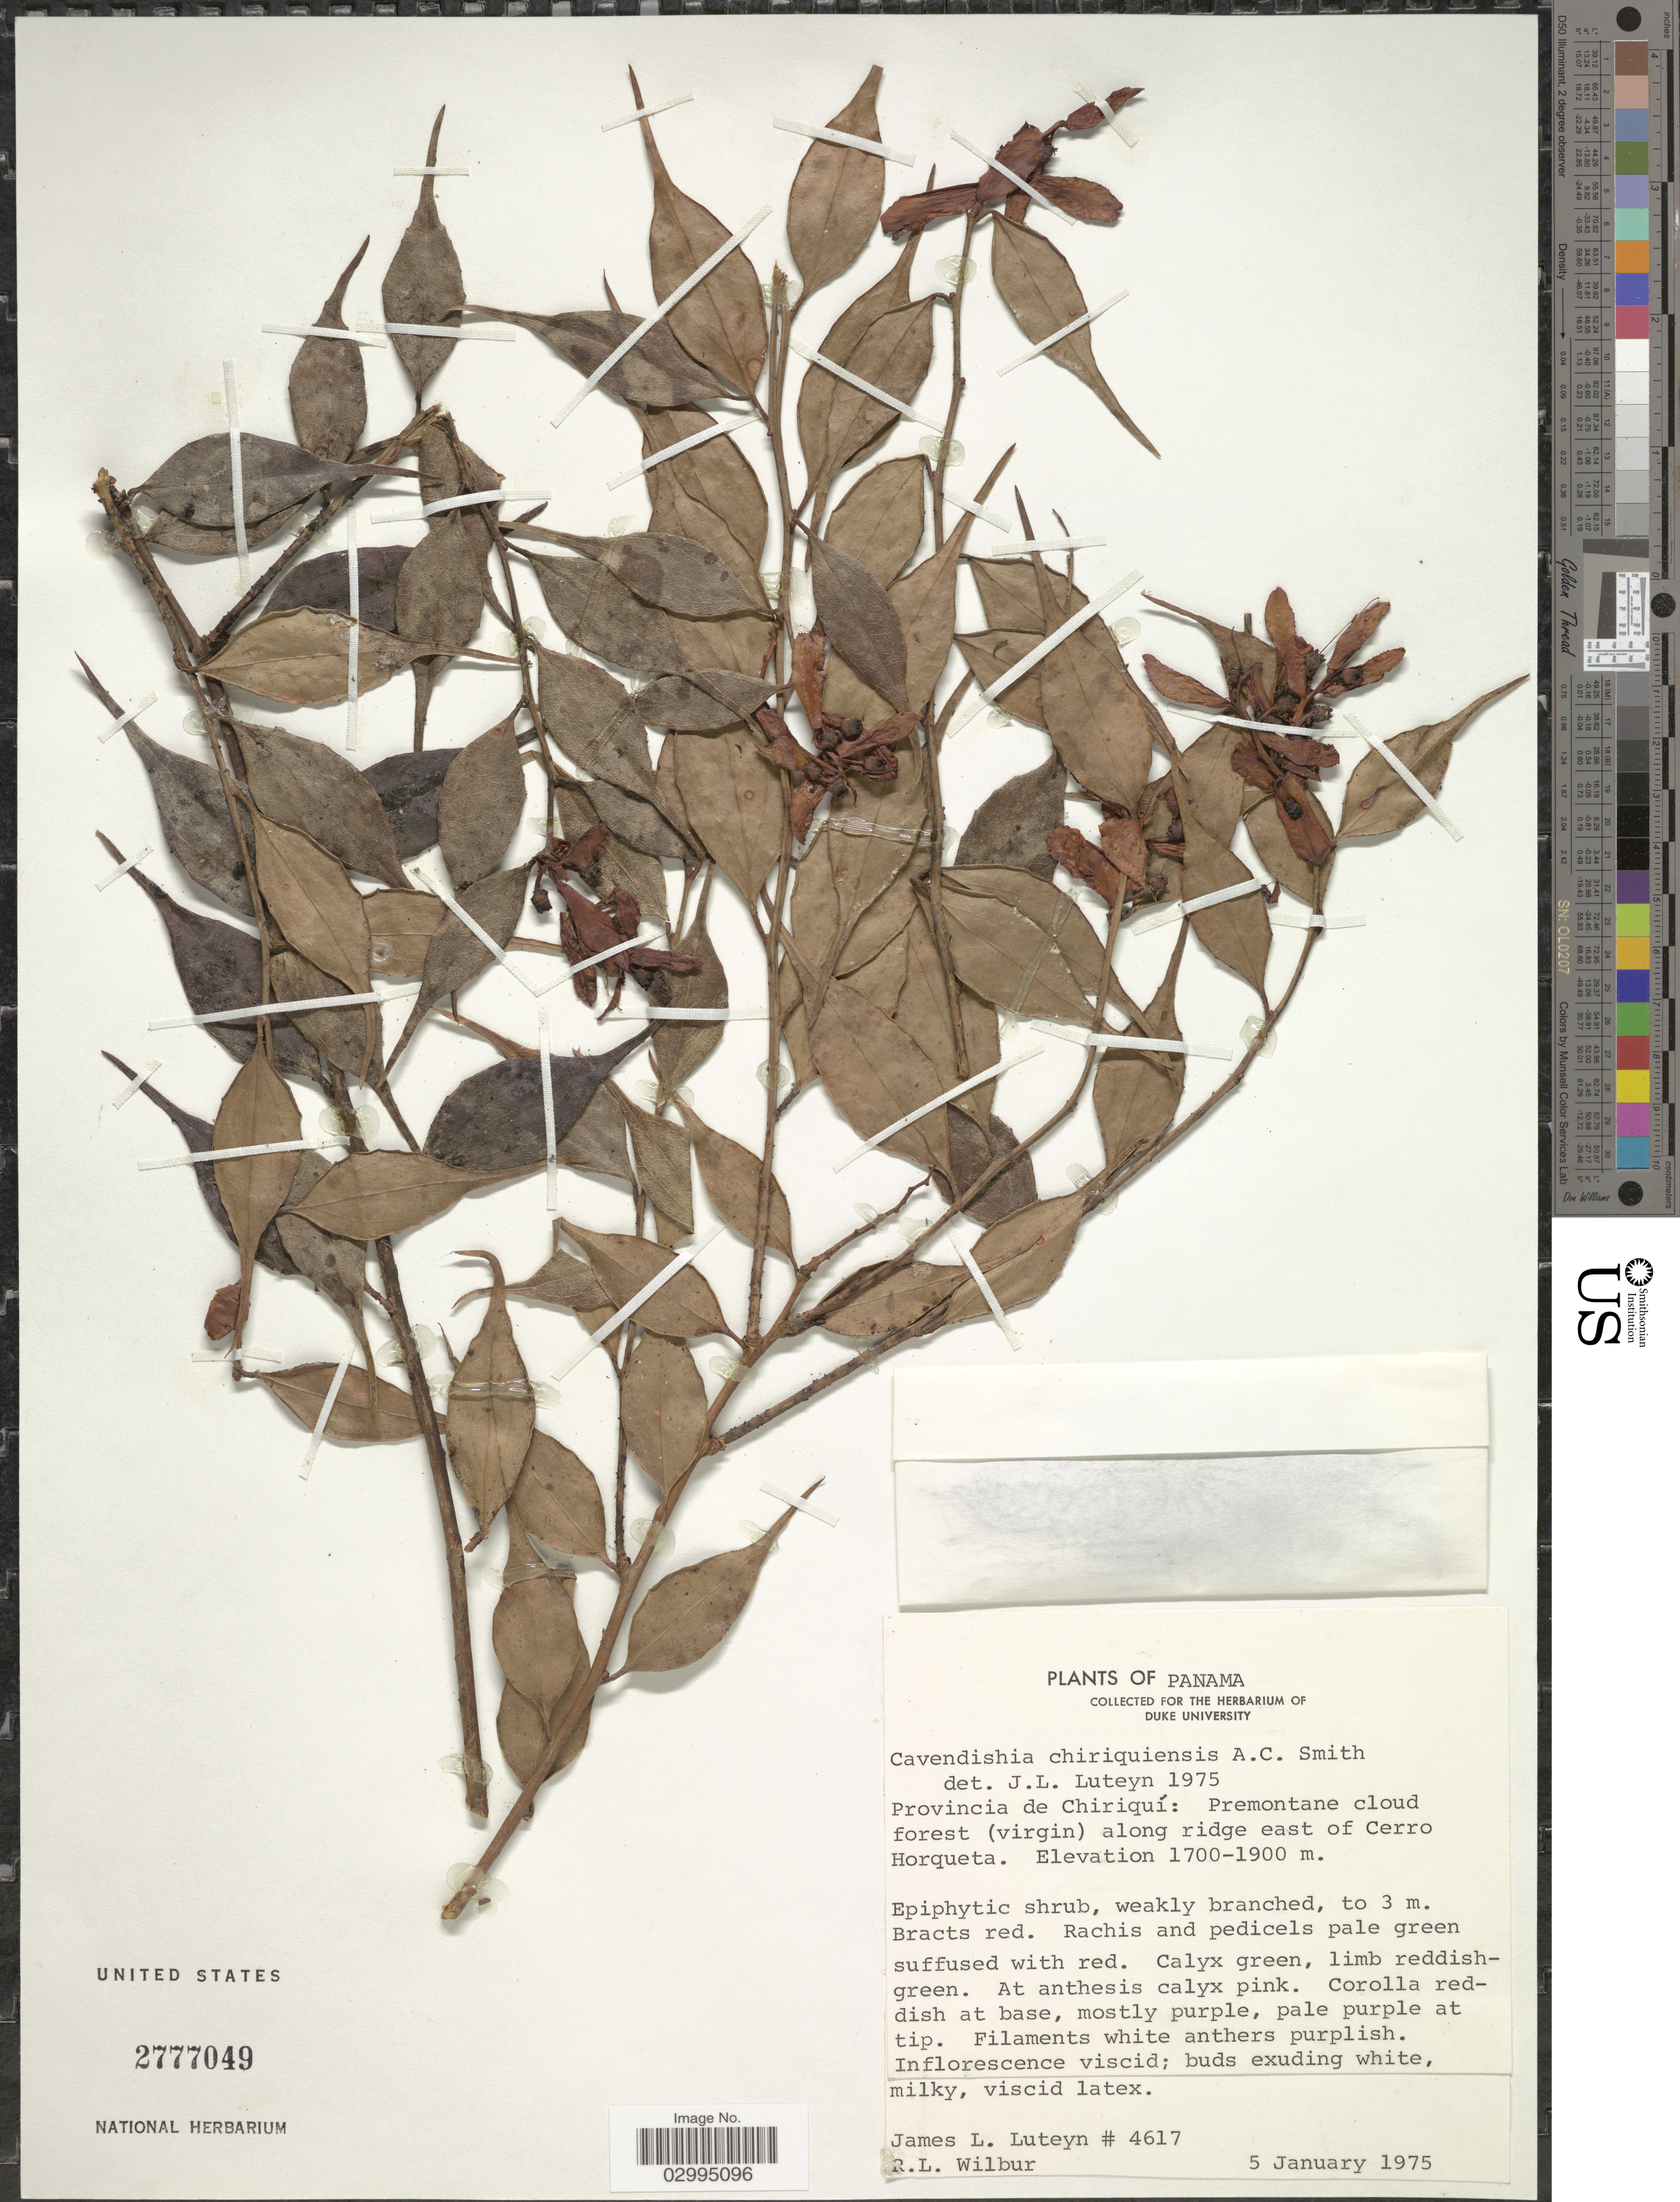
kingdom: Plantae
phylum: Tracheophyta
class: Magnoliopsida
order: Ericales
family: Ericaceae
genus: Cavendishia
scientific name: Cavendishia chiriquiensis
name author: A.C. Sm.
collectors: J. L. Luteyn & R. L. Wilbur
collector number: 4617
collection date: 1975-01-05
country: Panama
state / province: Chiriqui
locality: Provincia de Chiriquí: Premontane cloud forest (virgin) along ridge east of Cerro Horqueta.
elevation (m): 1700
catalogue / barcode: US 2777049